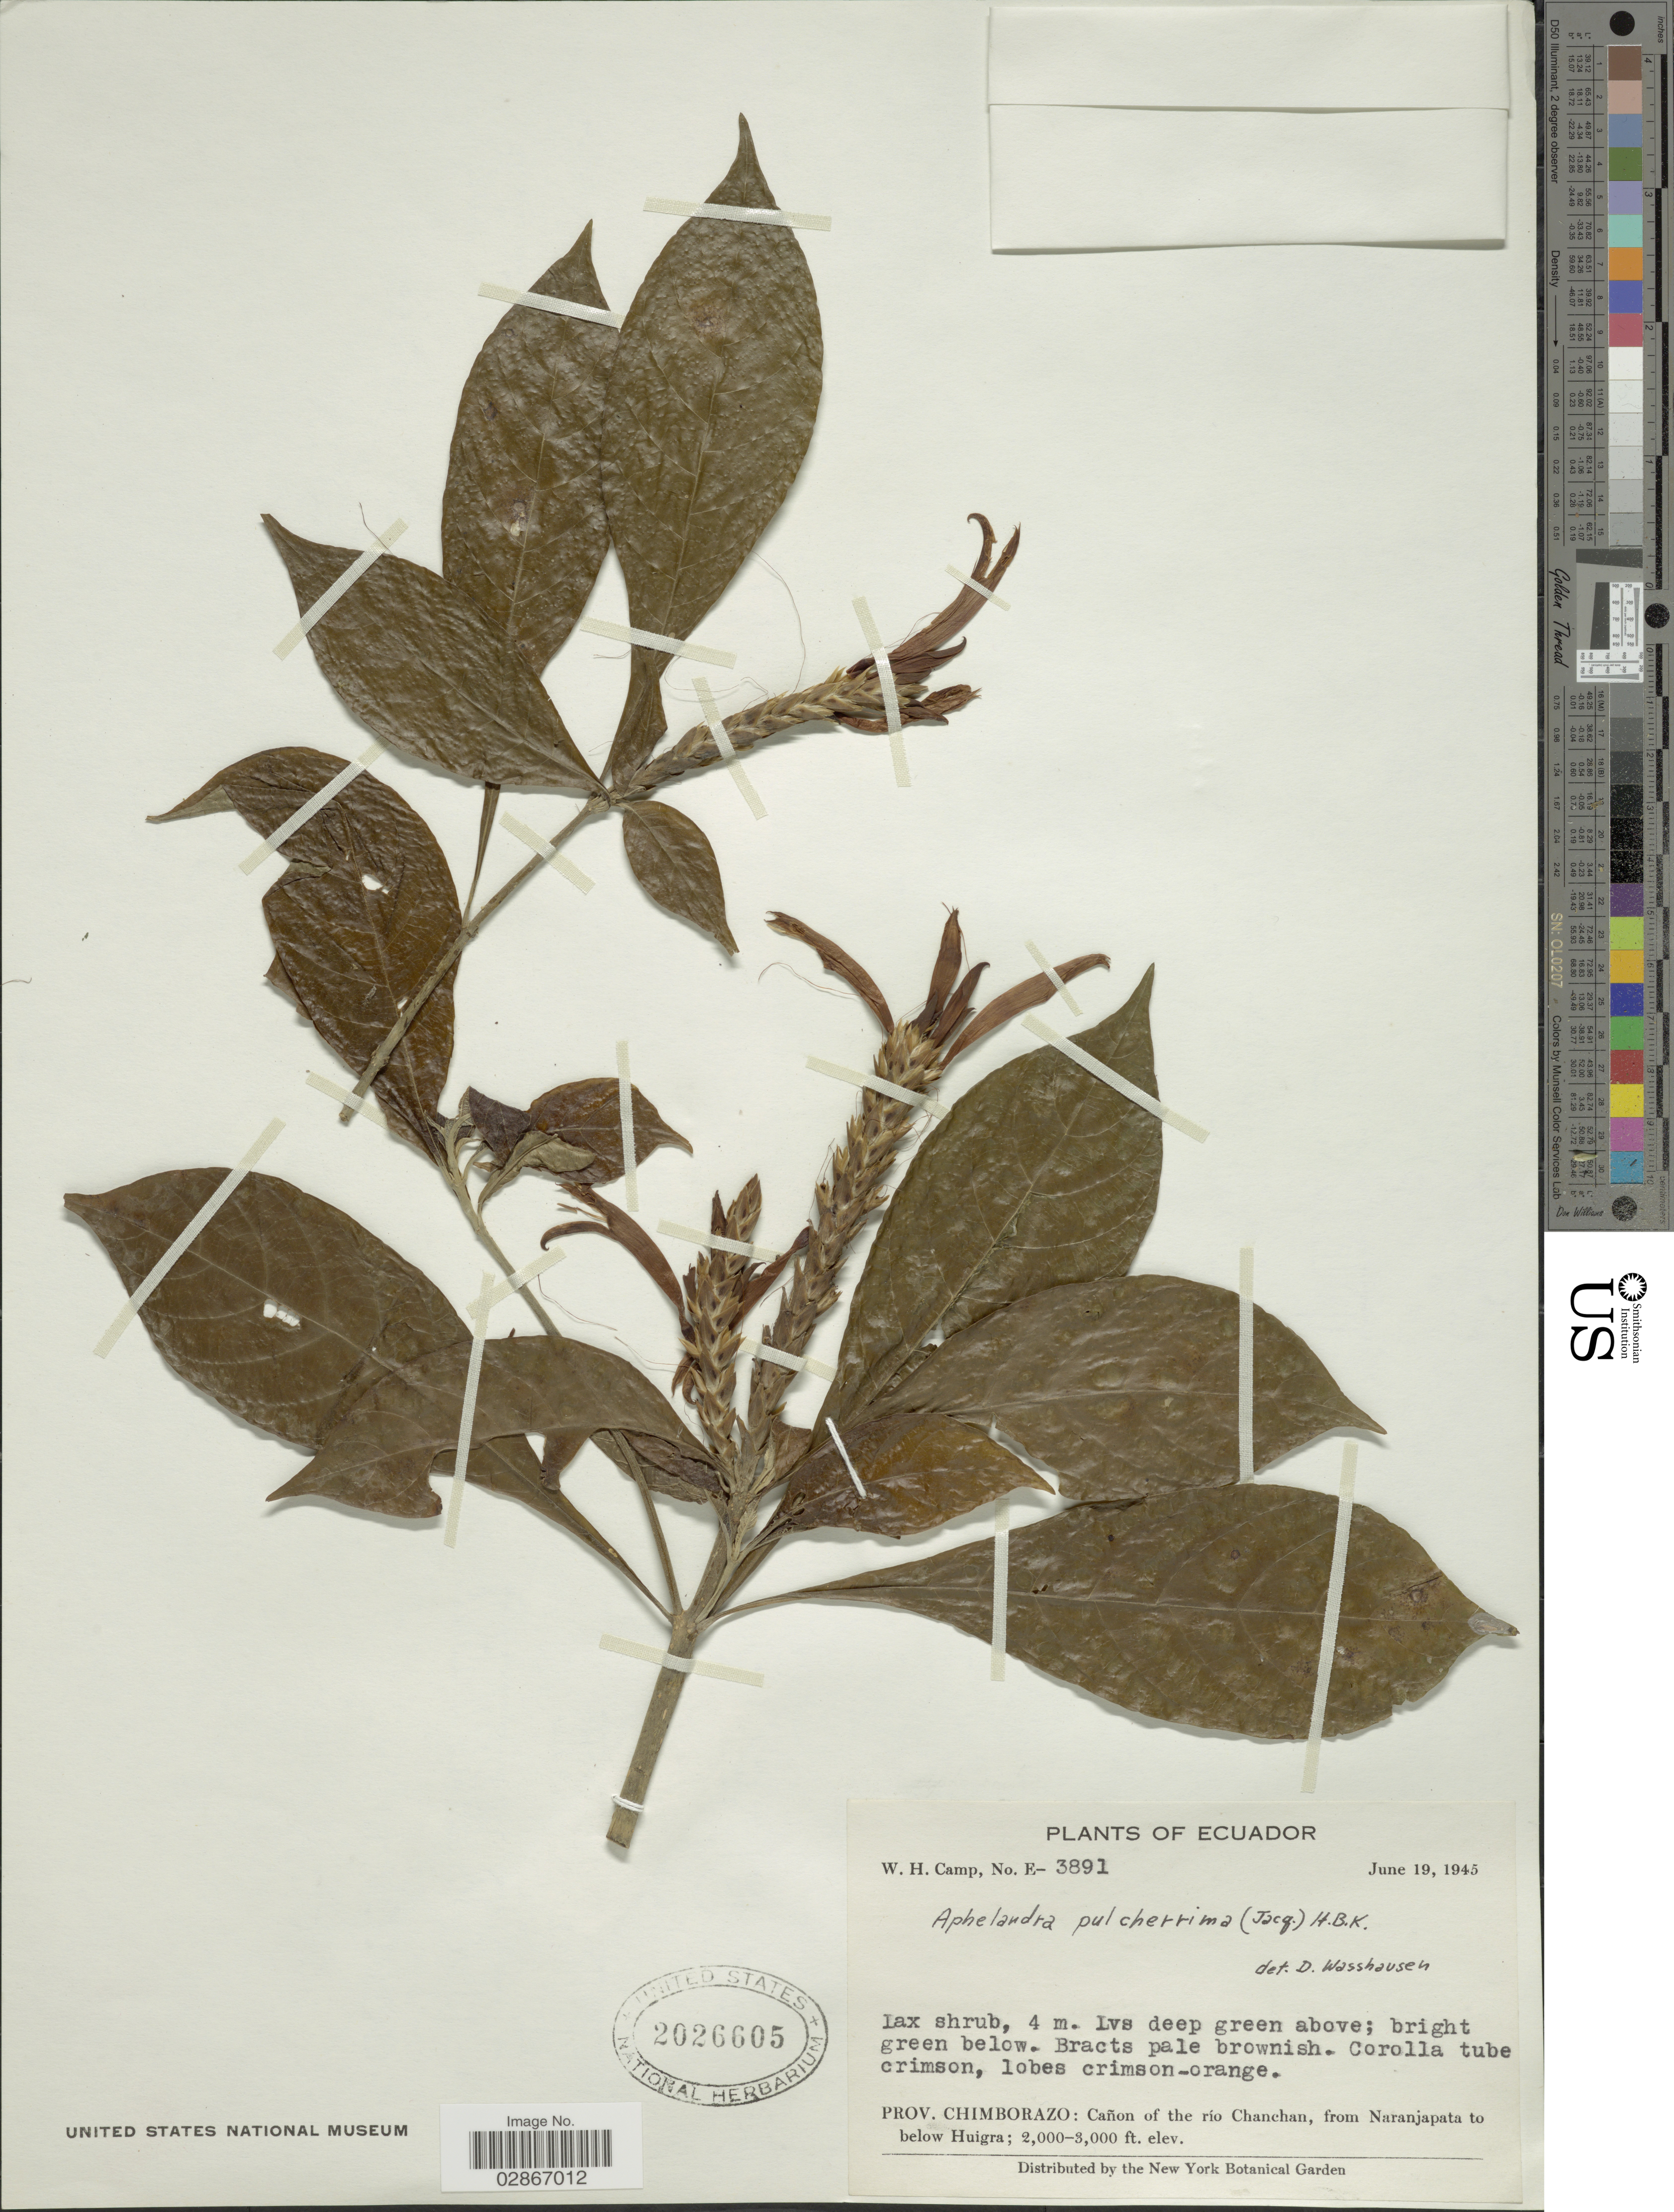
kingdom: Plantae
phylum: Tracheophyta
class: Magnoliopsida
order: Lamiales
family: Acanthaceae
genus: Aphelandra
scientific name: Aphelandra glabrata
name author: Willd. ex Nees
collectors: W. H. Camp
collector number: E-3891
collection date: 1945-06-19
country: Ecuador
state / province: Chimborazo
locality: Cañon of the río Chanchan, from Naranjapata to below Huigra.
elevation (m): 610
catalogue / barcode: US 2026605